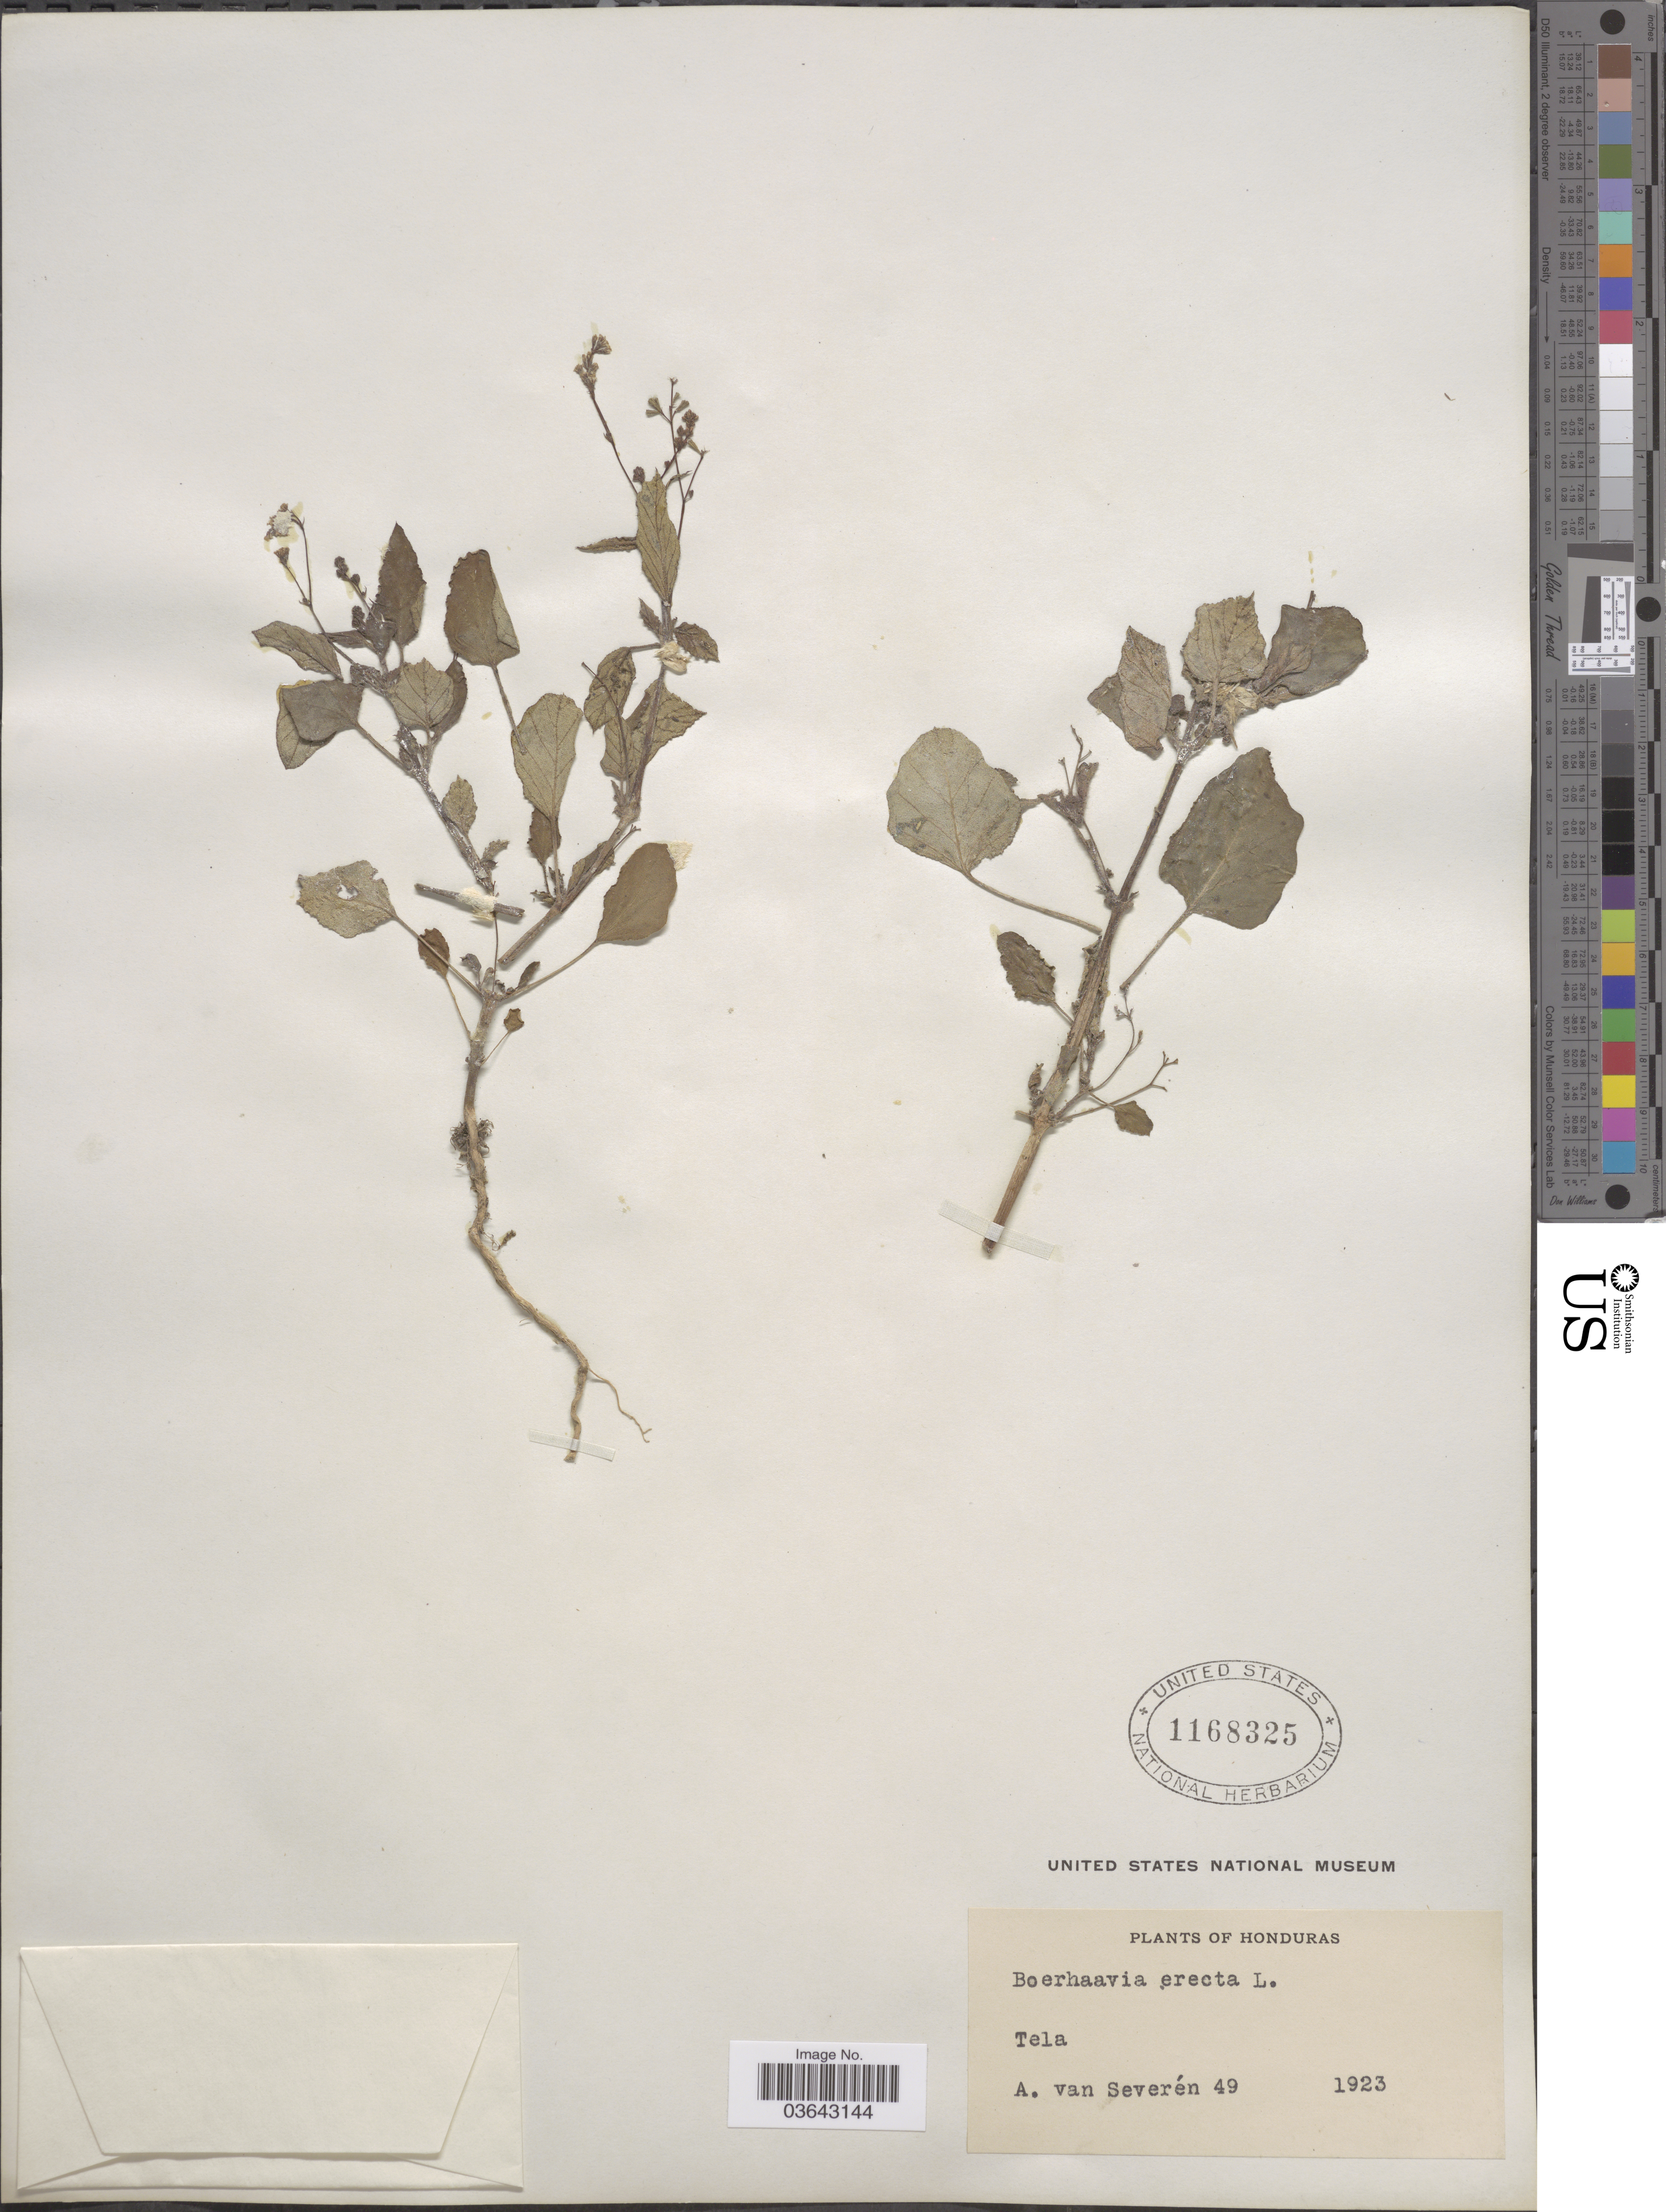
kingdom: Plantae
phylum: Tracheophyta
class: Magnoliopsida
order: Caryophyllales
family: Nyctaginaceae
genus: Boerhavia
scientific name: Boerhavia erecta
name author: L.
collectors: A. Van Severen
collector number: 49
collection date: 1923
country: Honduras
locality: Tela.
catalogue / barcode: US 1168325